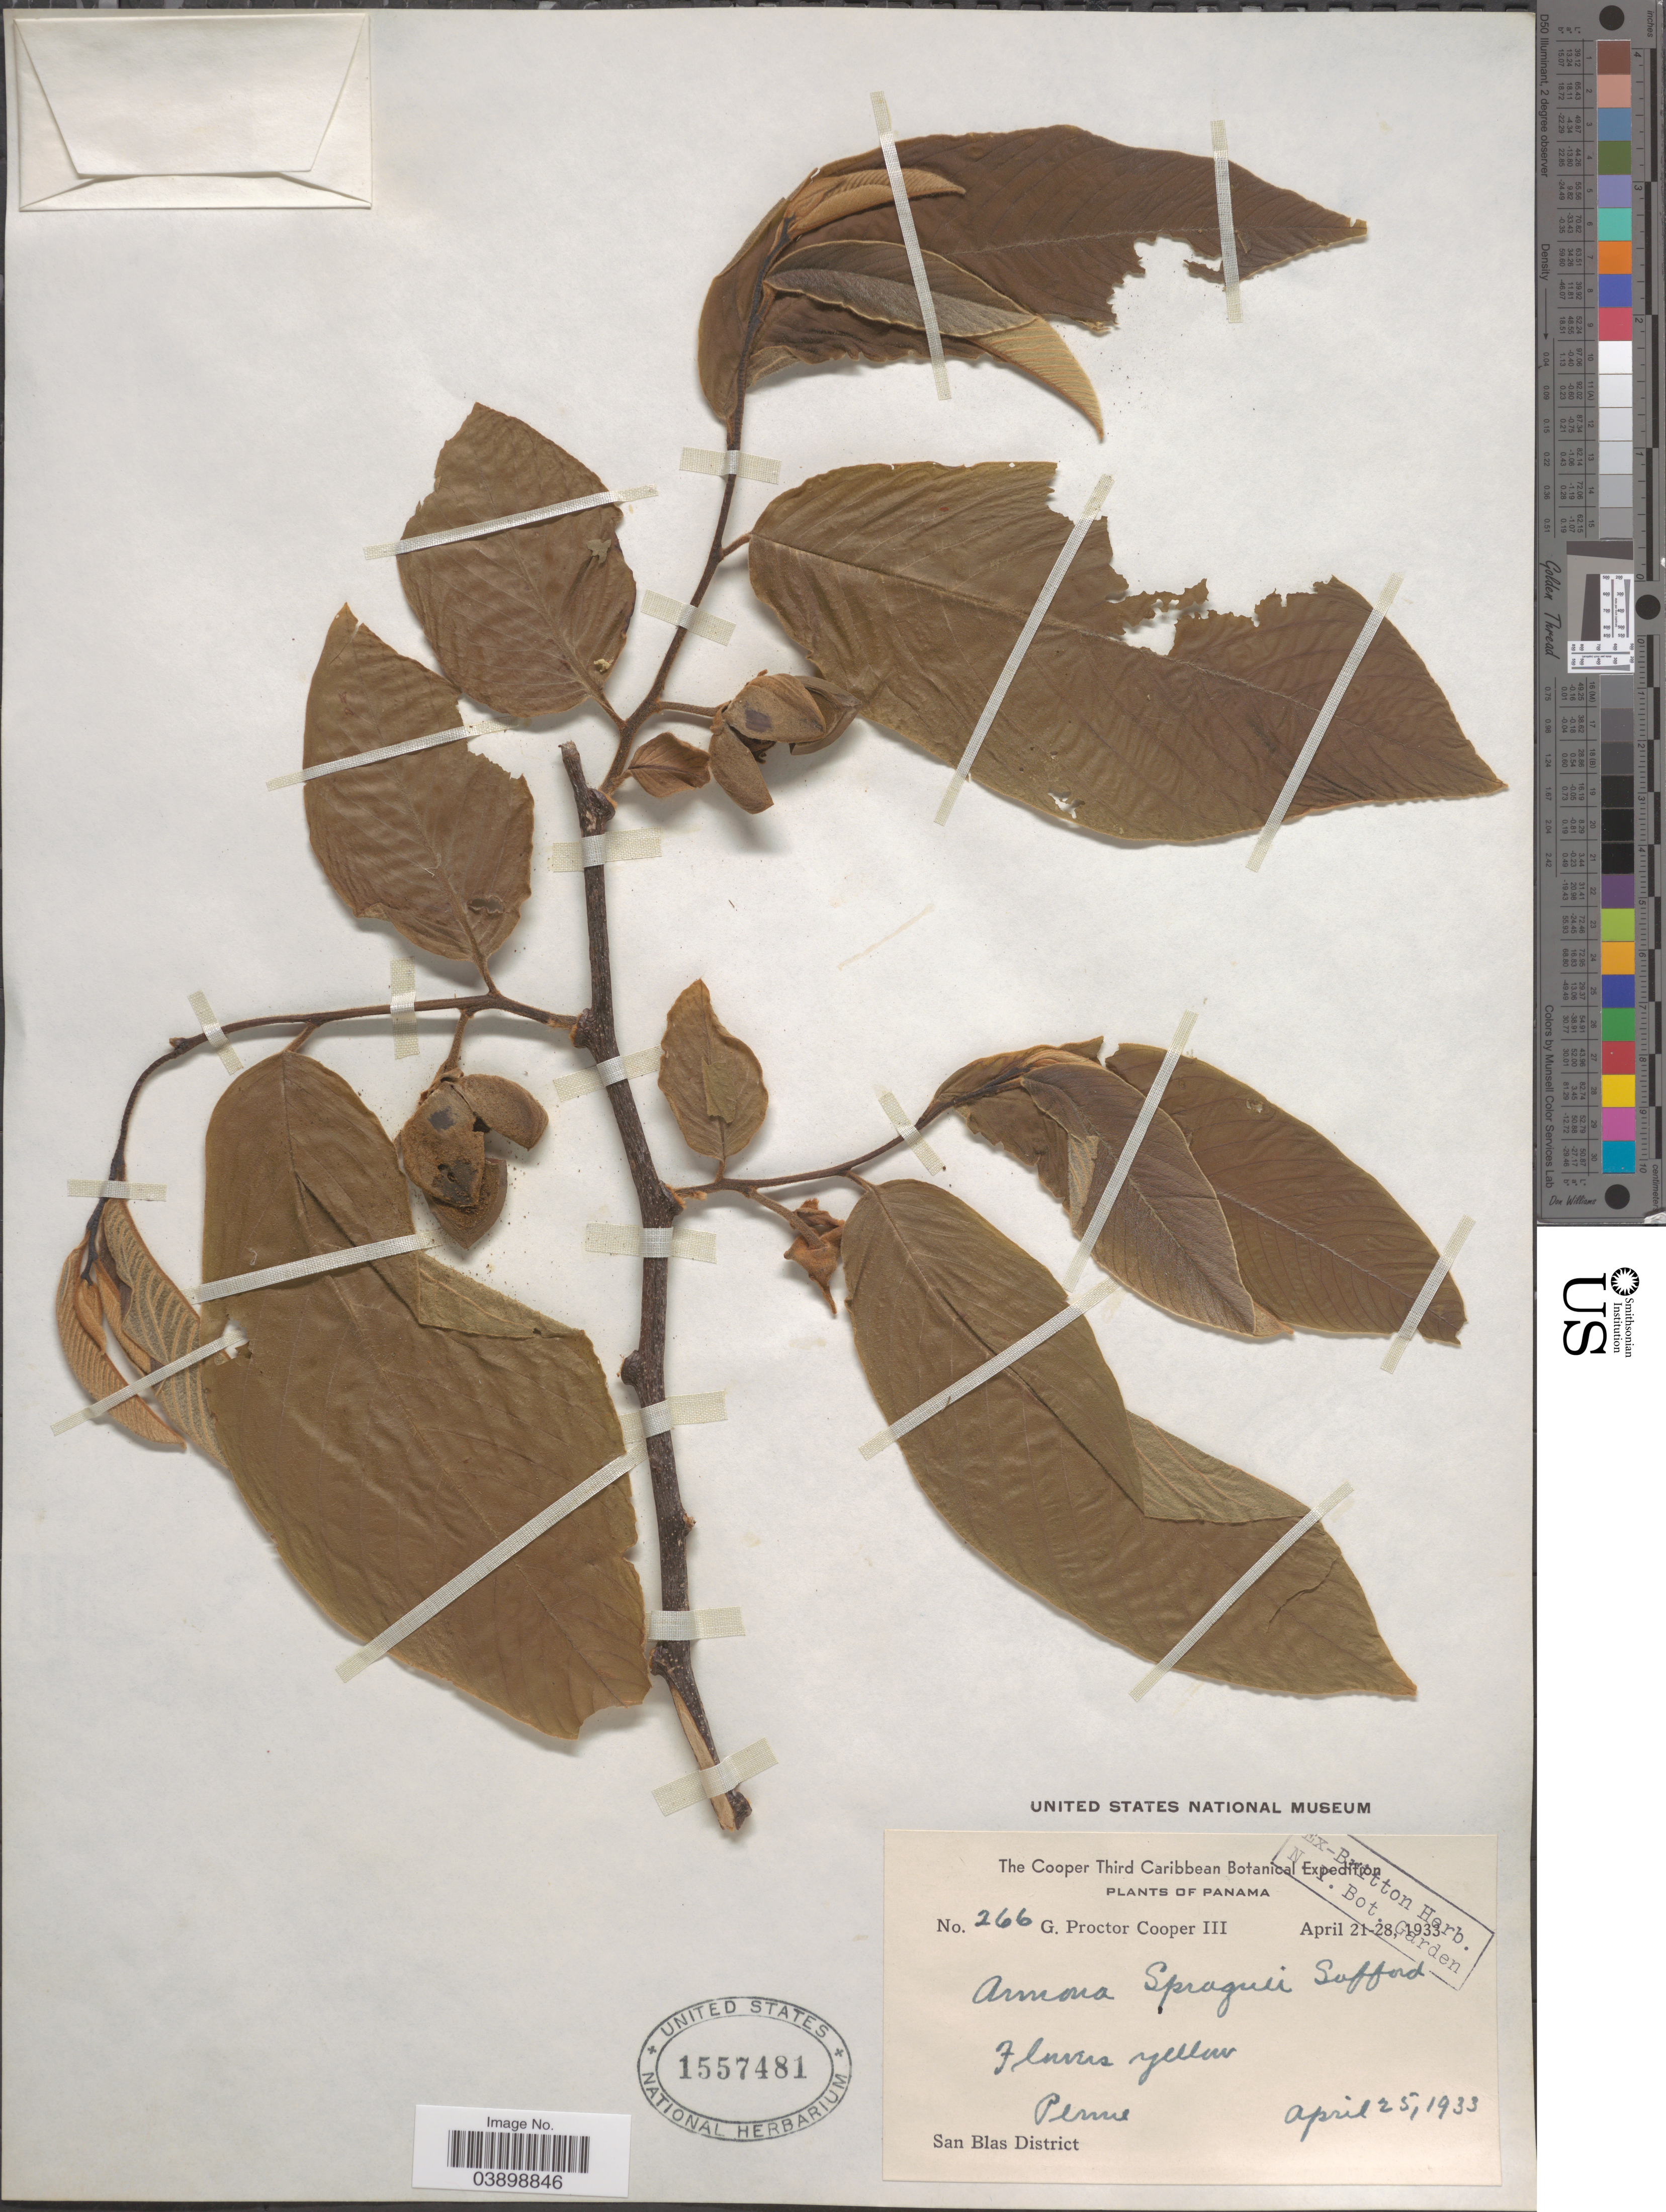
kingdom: Plantae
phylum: Tracheophyta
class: Magnoliopsida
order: Magnoliales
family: Annonaceae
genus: Annona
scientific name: Annona spraguei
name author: Saff.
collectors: G. Cooper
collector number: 266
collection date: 1933-04-25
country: Panama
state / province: Kuna Yala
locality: San Blas District.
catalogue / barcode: US 1557481